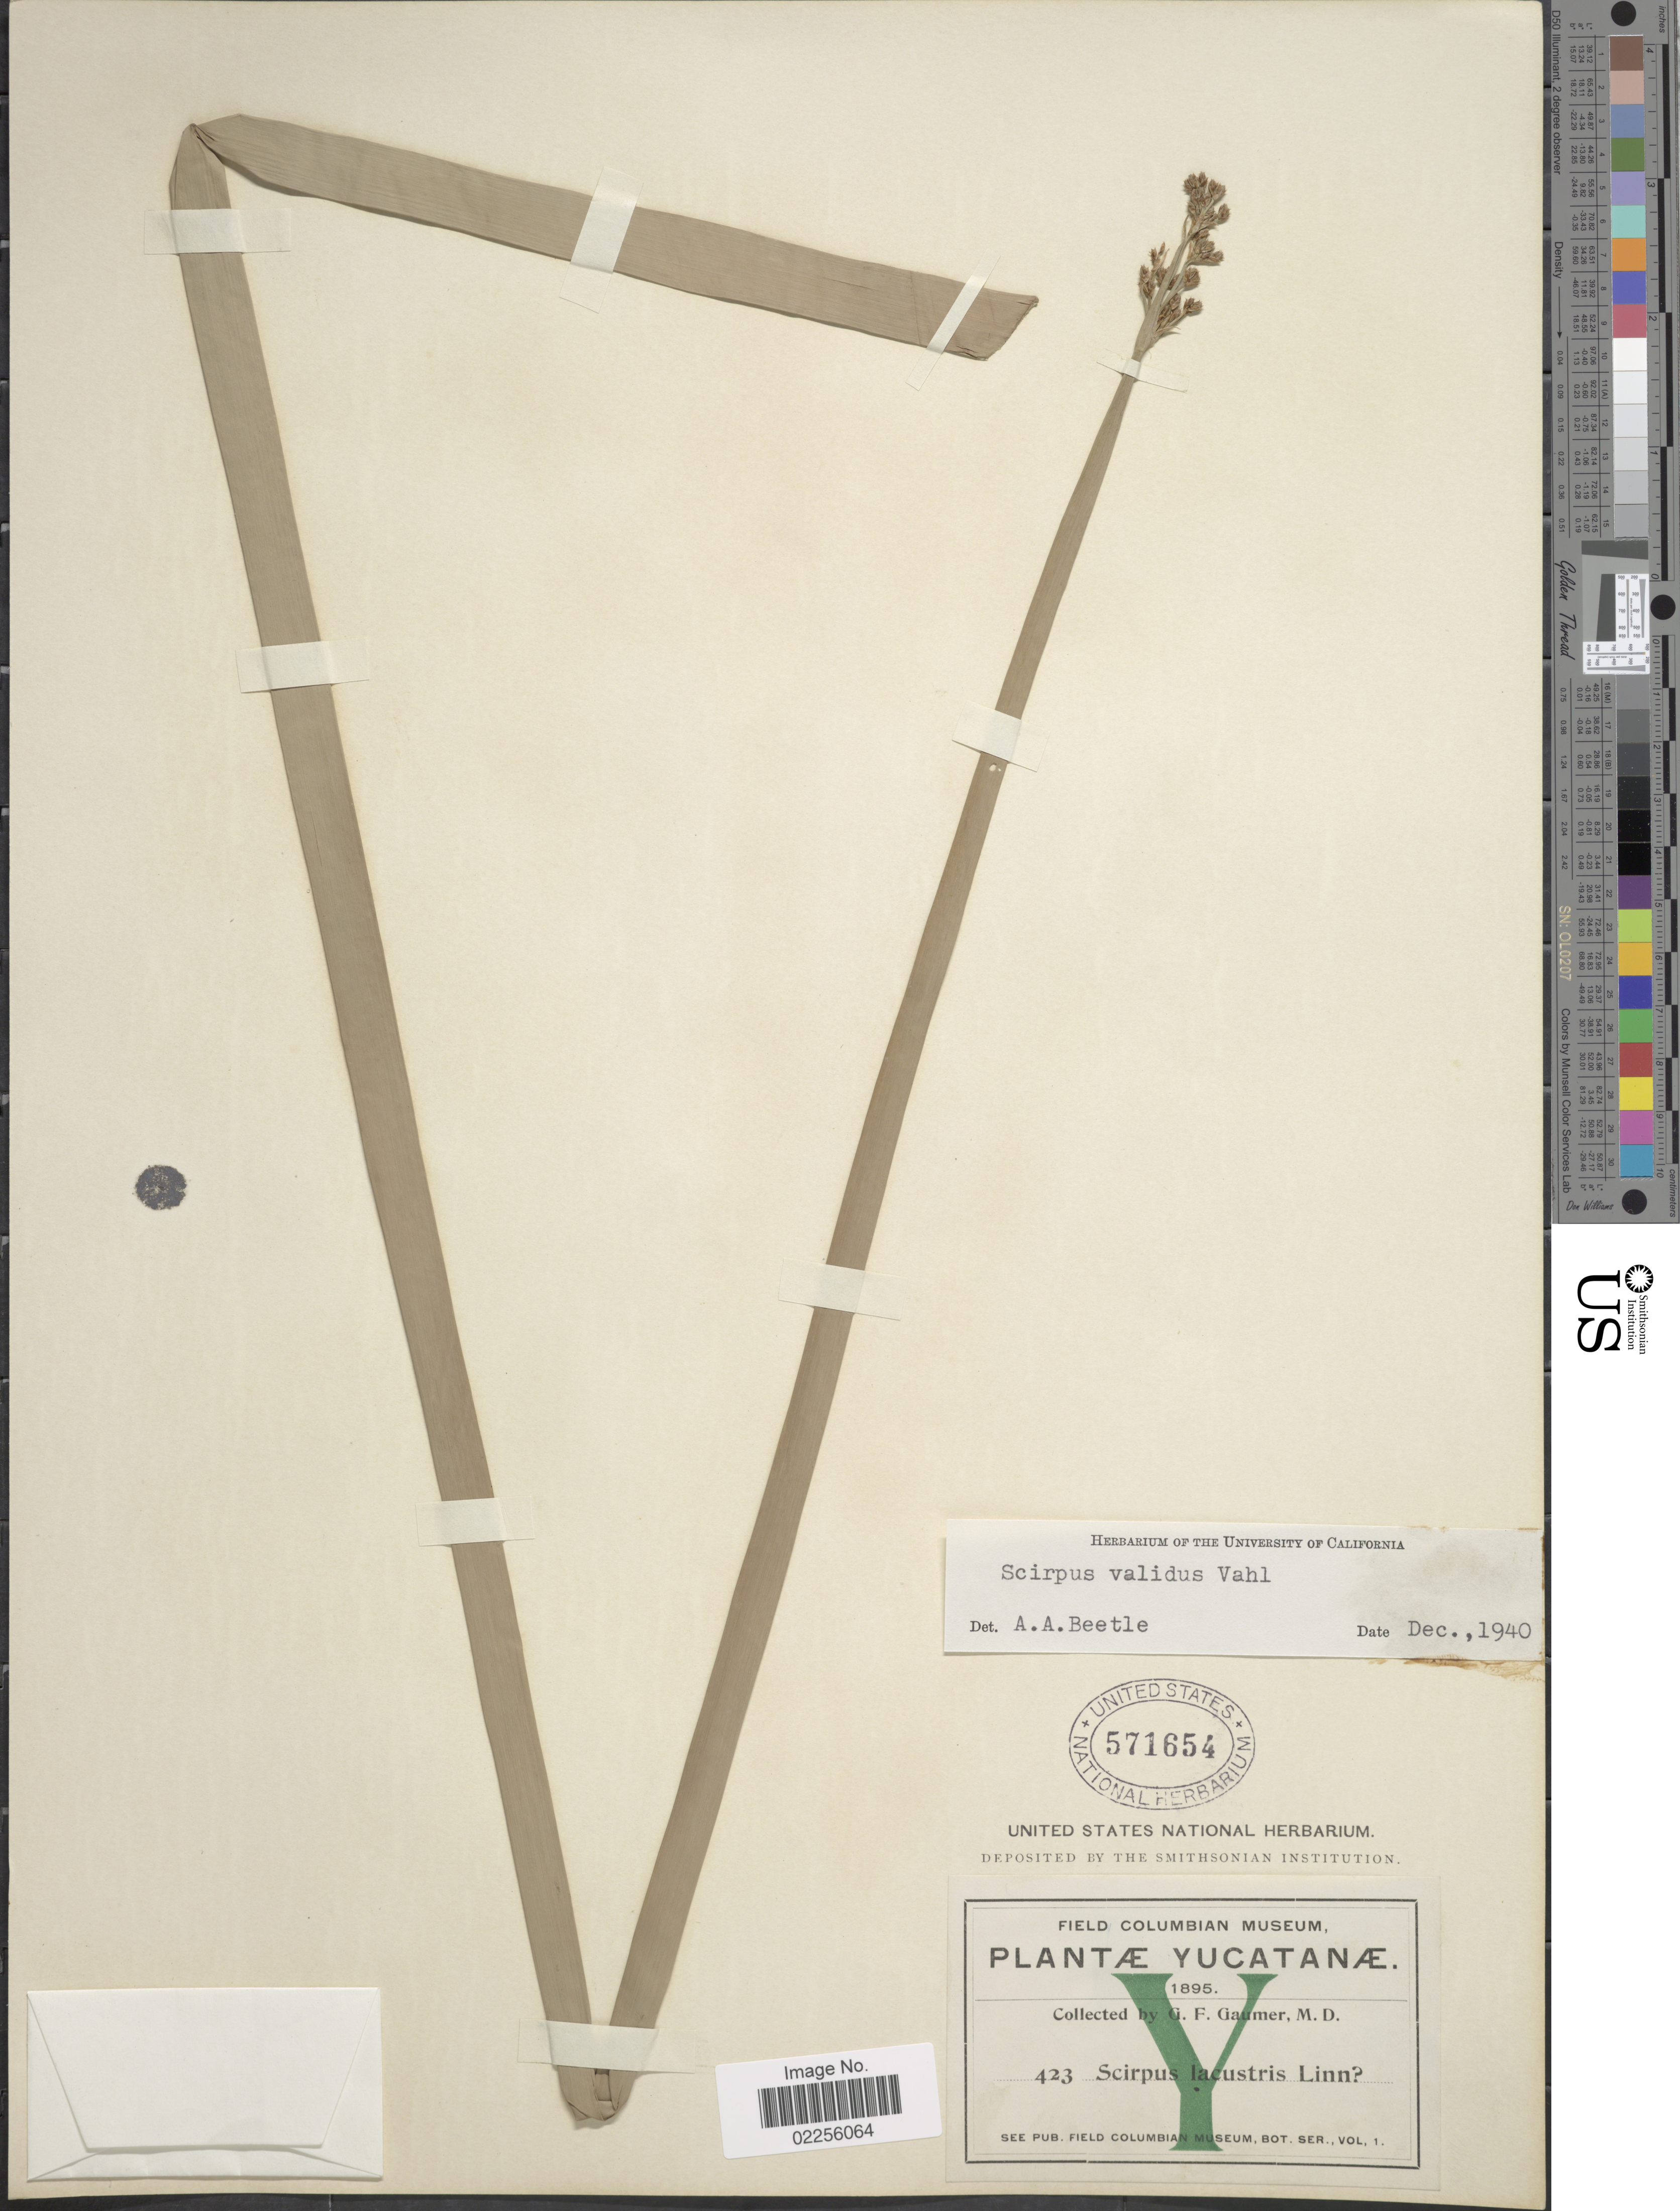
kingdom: Plantae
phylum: Tracheophyta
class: Liliopsida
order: Poales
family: Cyperaceae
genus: Schoenoplectus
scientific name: Schoenoplectus tabernaemontani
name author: (C.C. Gmel.) Palla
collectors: G. F. Gaumer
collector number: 423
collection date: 1895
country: Mexico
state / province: Yucatán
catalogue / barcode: US 571654